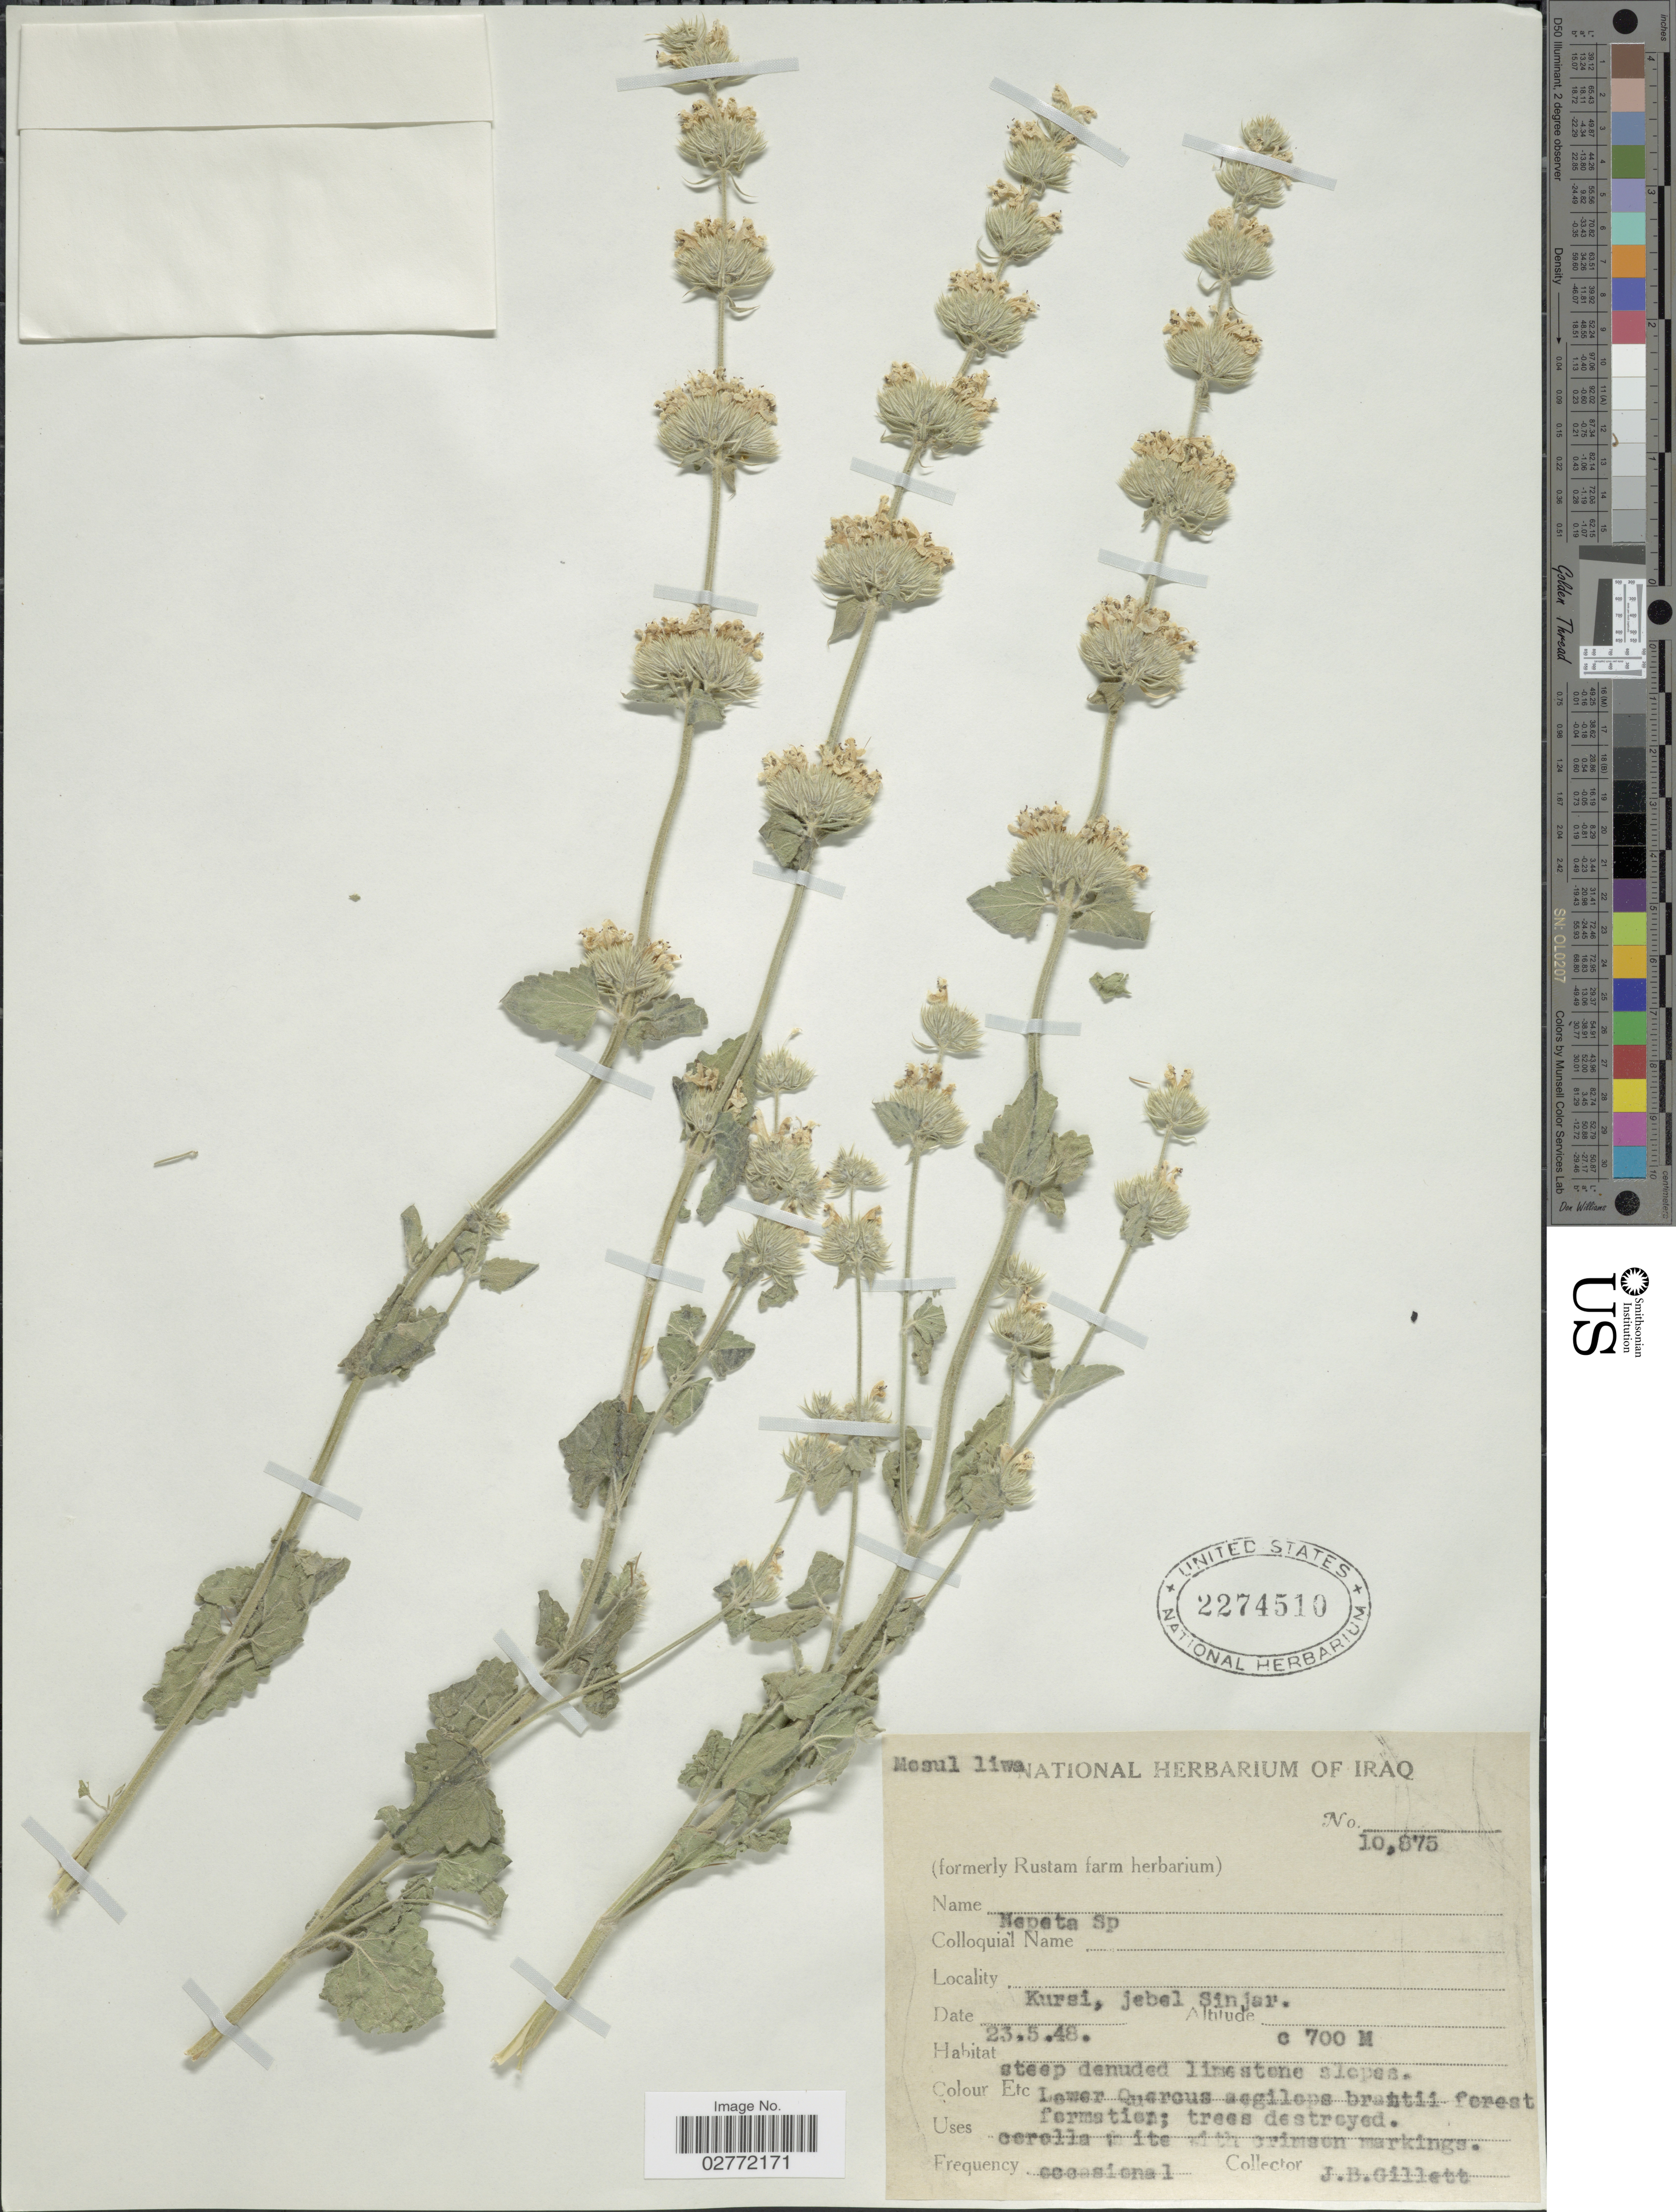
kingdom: Plantae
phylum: Tracheophyta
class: Magnoliopsida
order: Lamiales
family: Lamiaceae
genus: Nepeta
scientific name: Nepeta sp.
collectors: J. B. Gillett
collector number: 10875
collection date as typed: Transcribed d/m/y: 23/5/48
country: Iraq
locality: Mosul liwa. Kursi, jebel Sinjar.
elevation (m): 700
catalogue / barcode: US 2274510